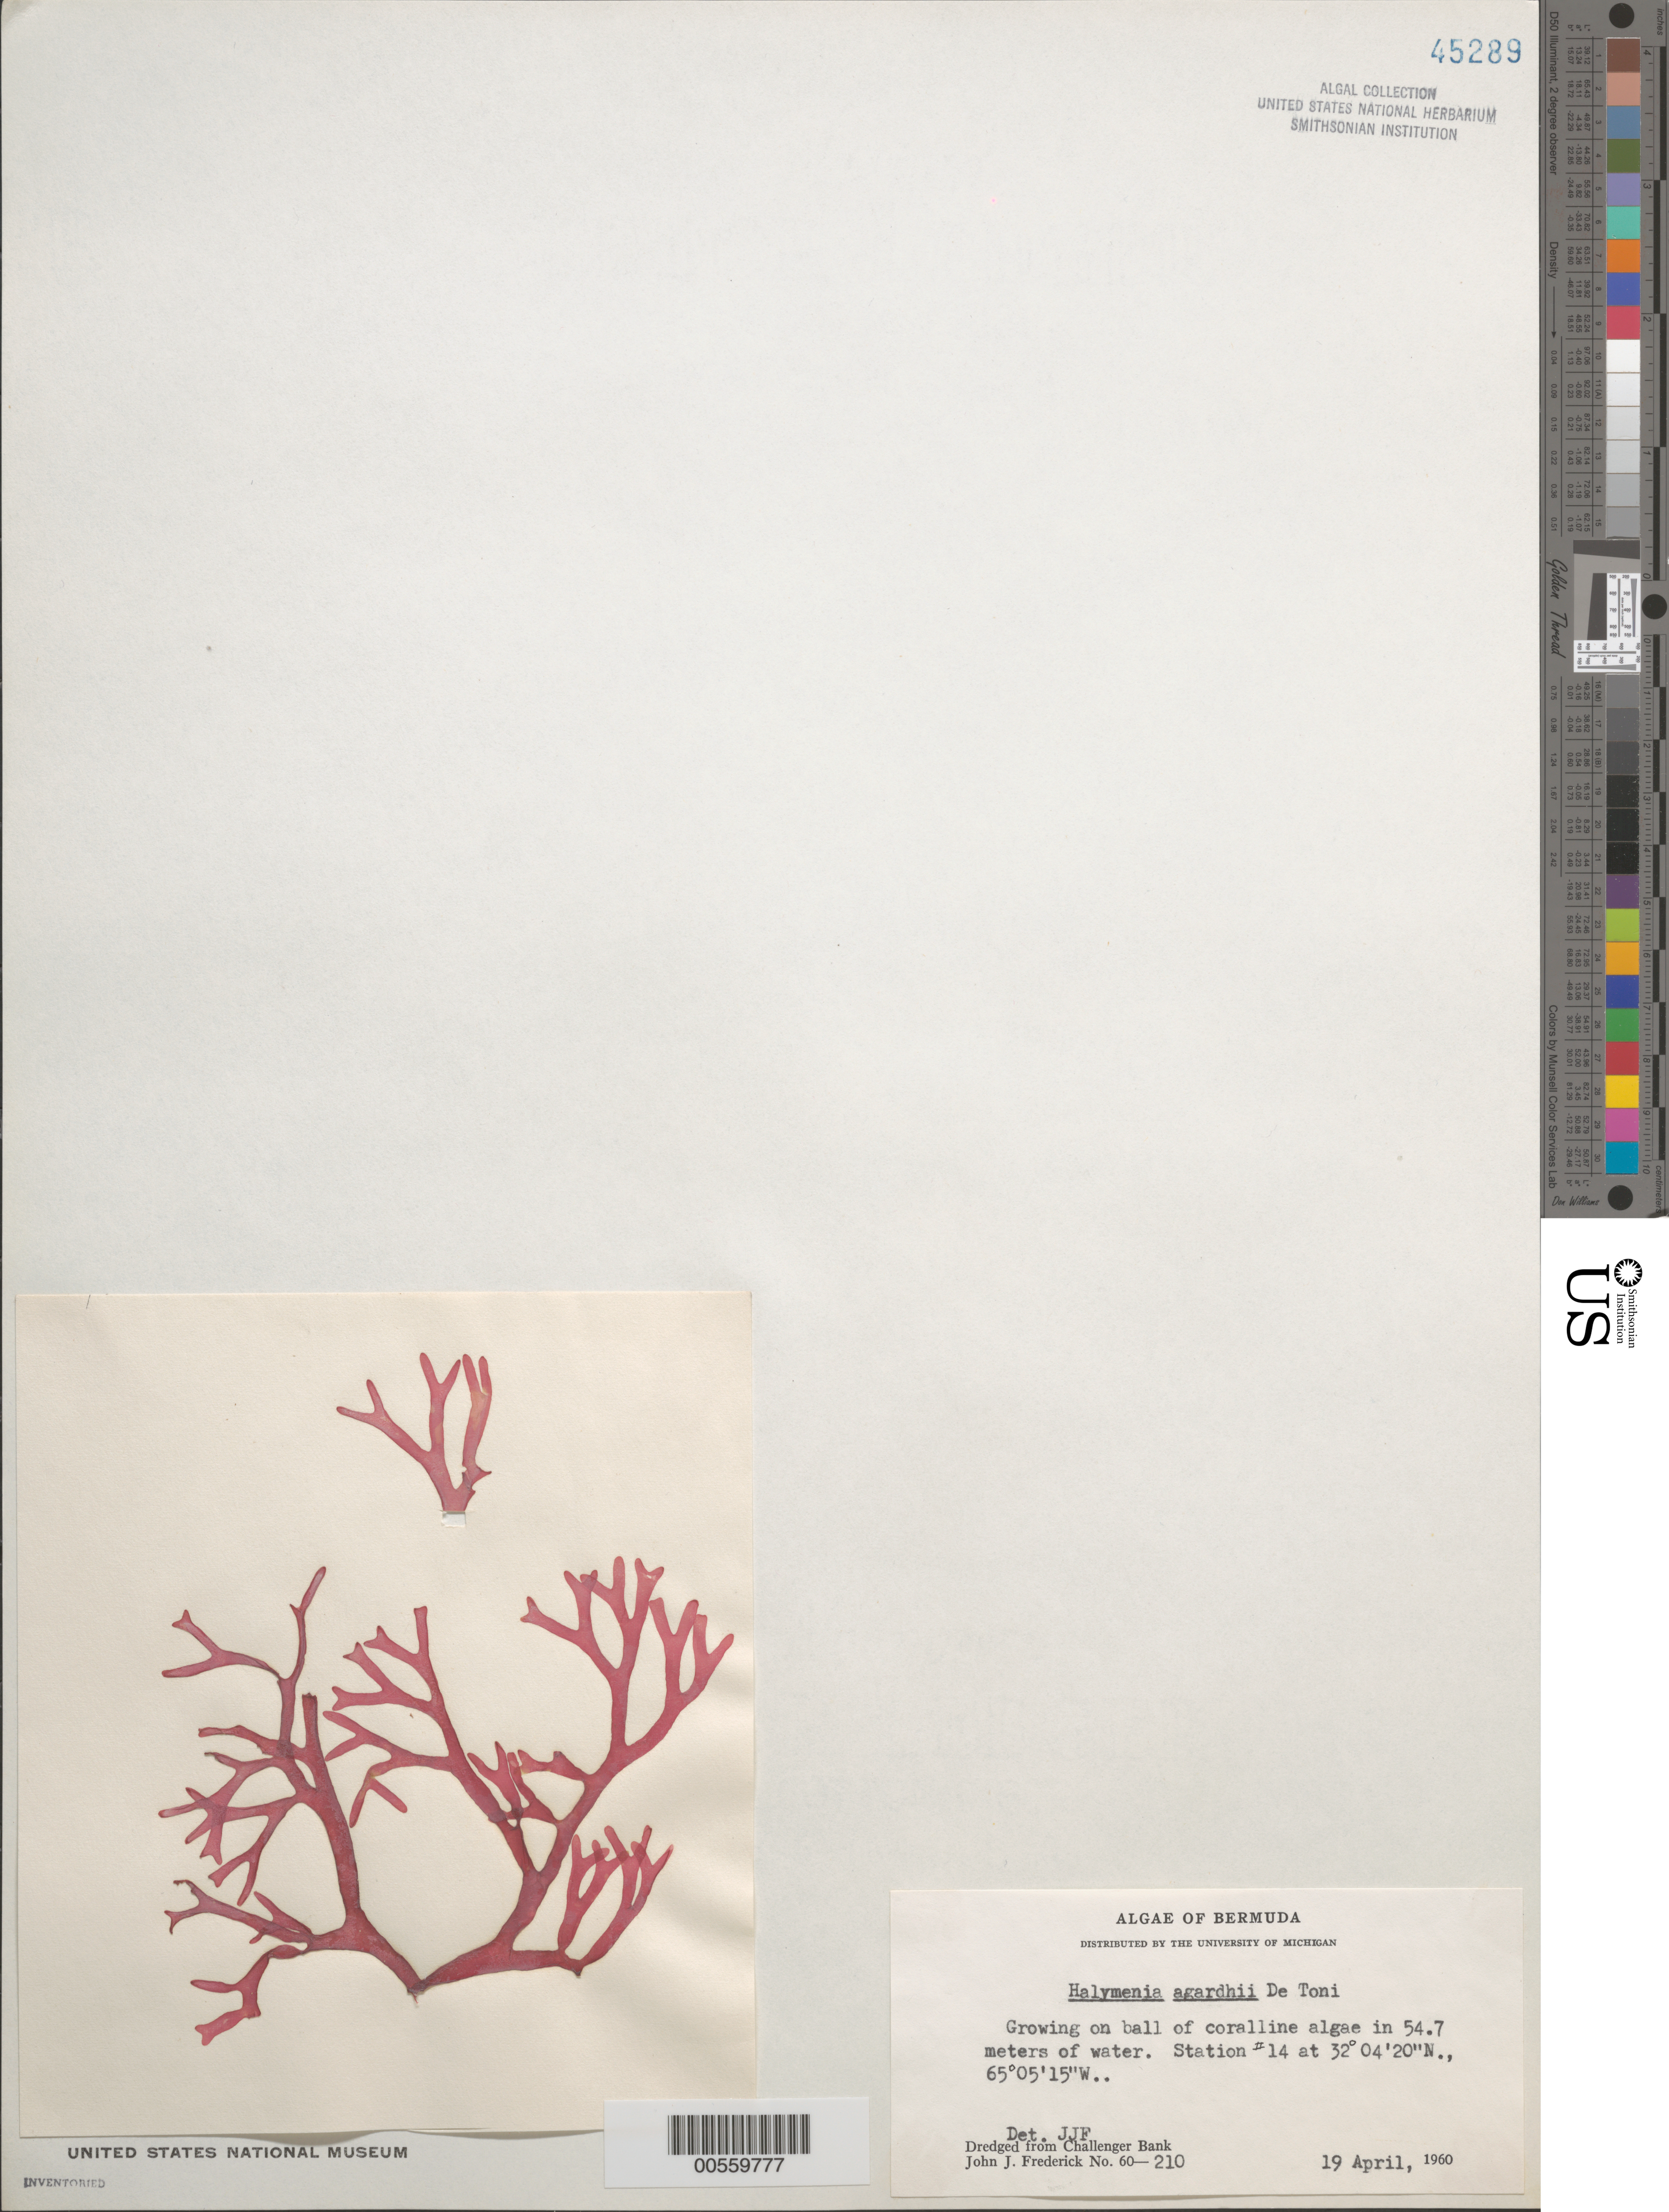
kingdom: Plantae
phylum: Rhodophyta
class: Florideophyceae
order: Sebdeniales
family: Sebdeniaceae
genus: Sebdenia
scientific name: Sebdenia flabellata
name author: (J. Agardh) P.G. Parkinson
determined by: Algae name updating Project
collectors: J. Frederick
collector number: JJF 60-210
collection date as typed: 19 Apr 1960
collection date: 1960-04-19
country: Bermuda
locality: Challenger Bank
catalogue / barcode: US 45289